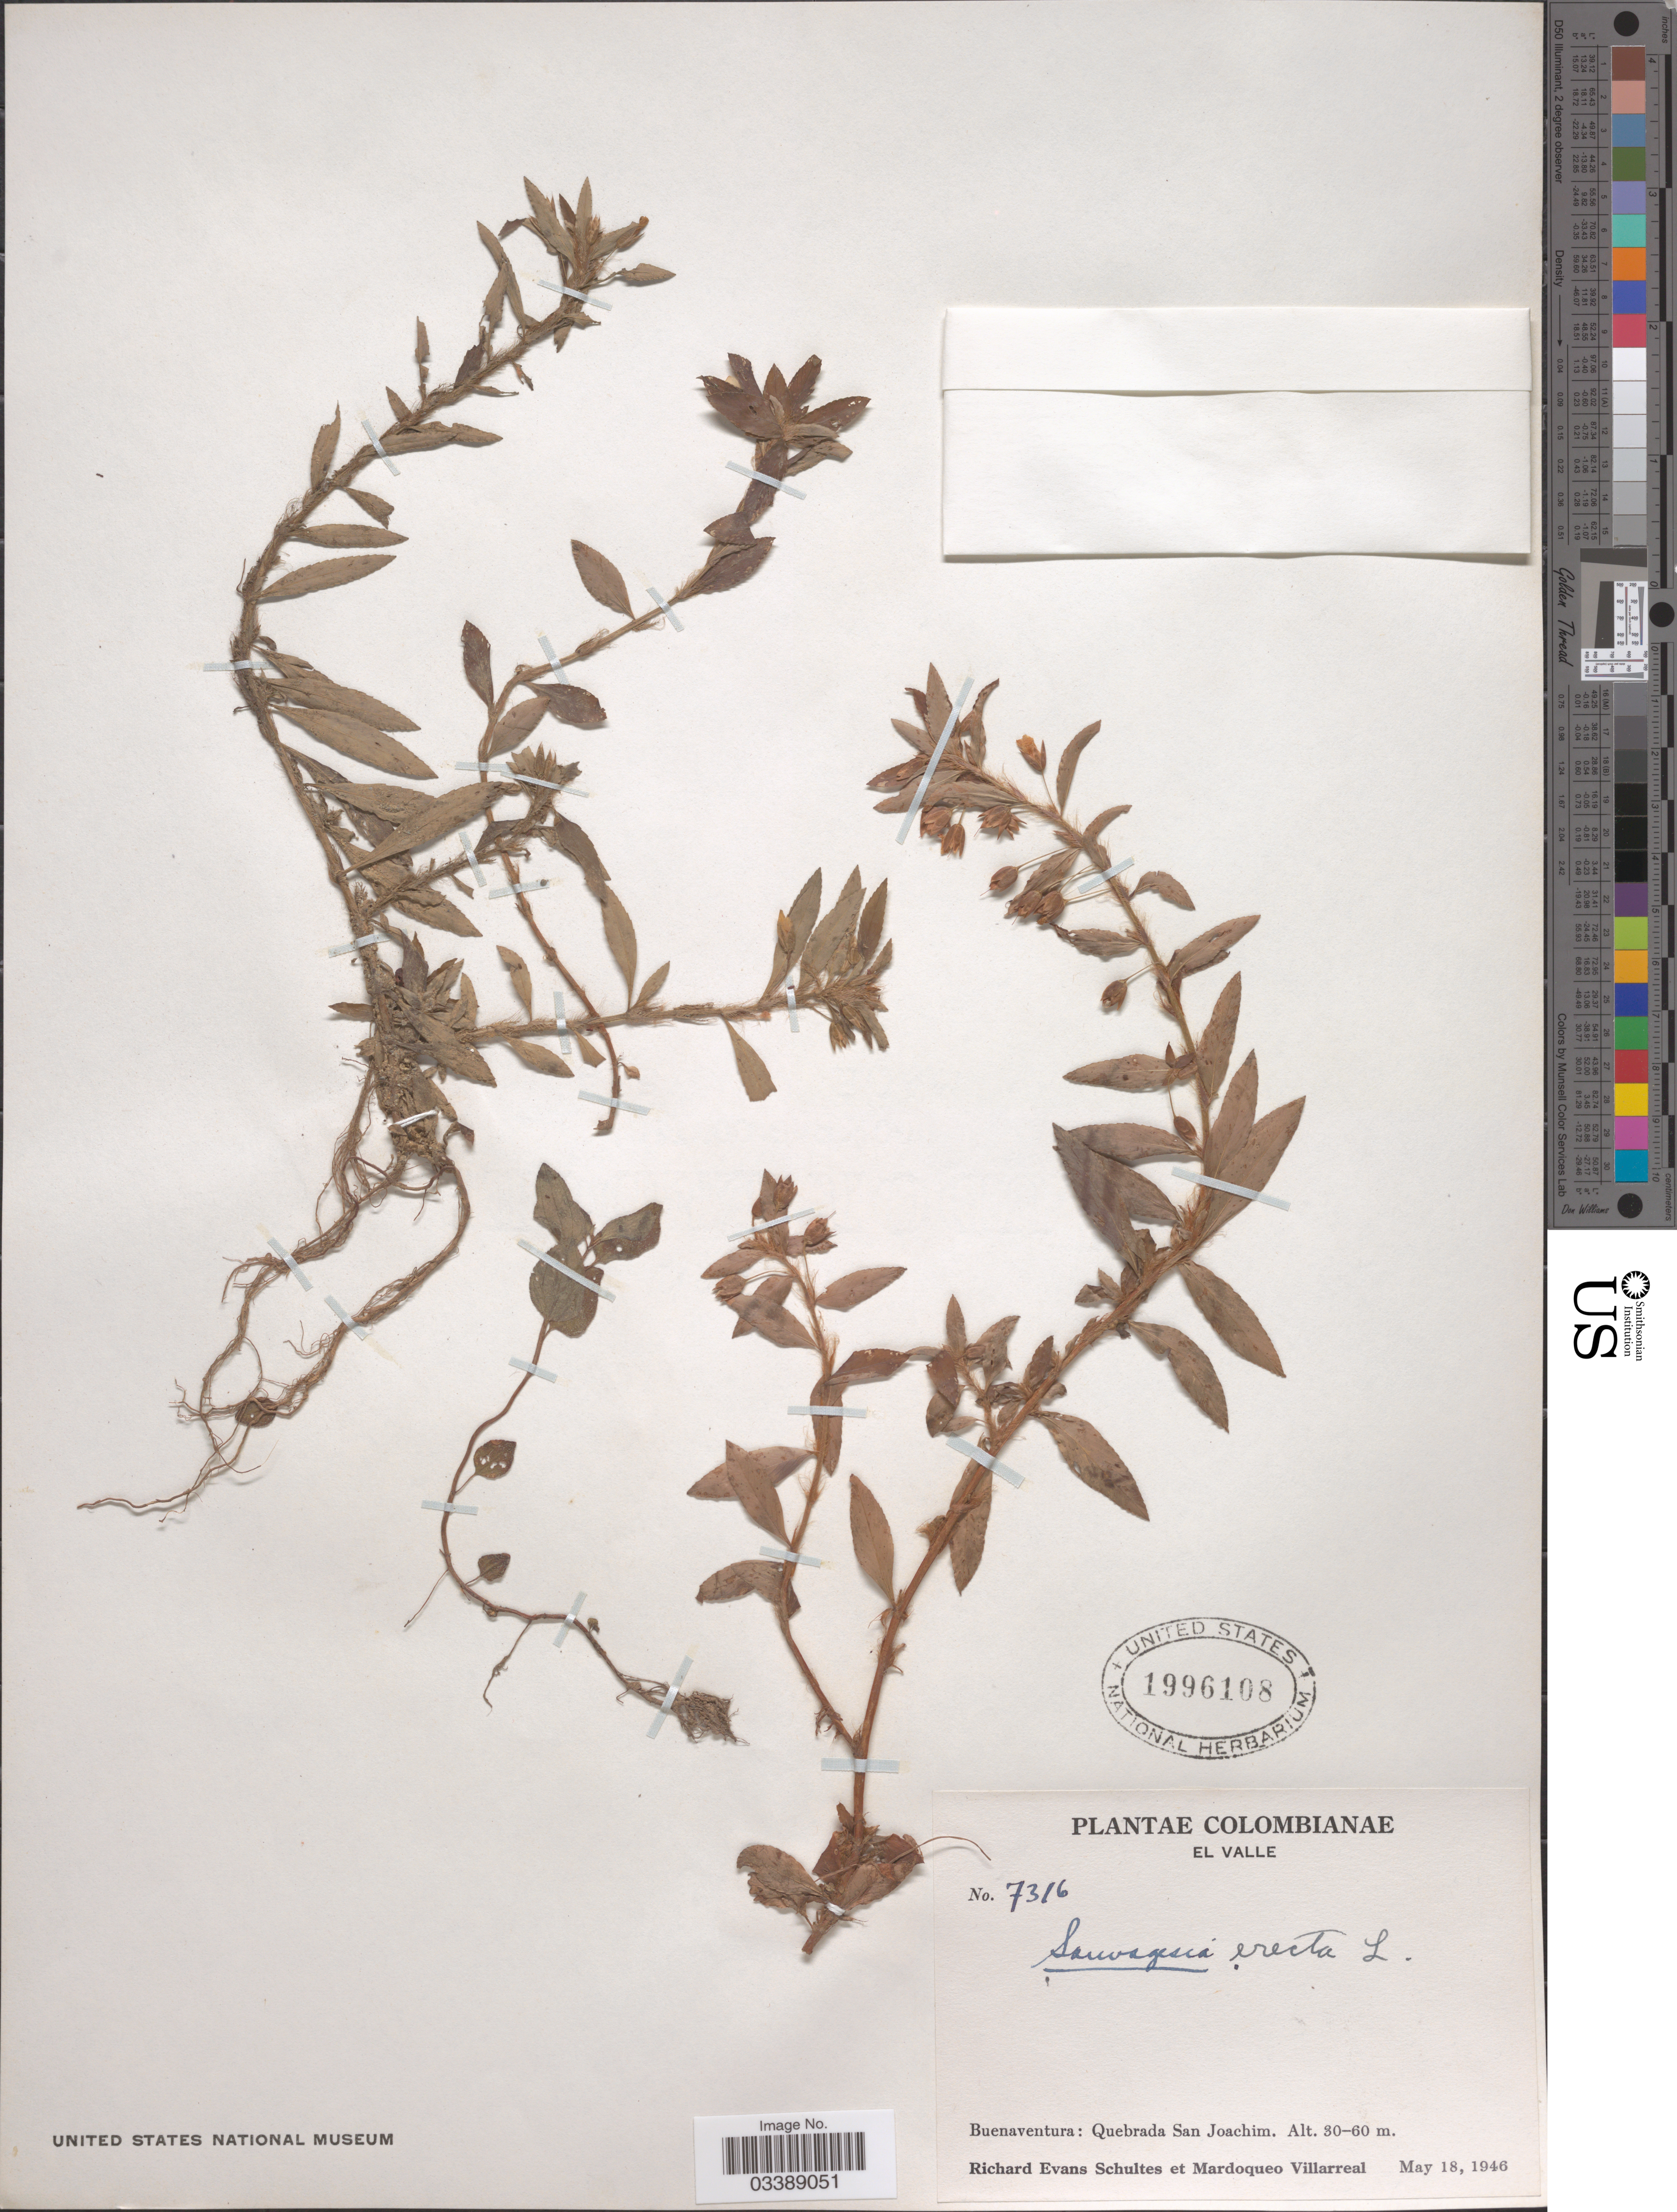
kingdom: Plantae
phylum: Tracheophyta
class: Magnoliopsida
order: Malpighiales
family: Ochnaceae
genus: Sauvagesia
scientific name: Sauvagesia erecta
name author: L.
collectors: R. E. Schultes & M. Villarreal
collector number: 7316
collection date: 1946-05-18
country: Colombia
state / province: Valle del Cauca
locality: El Valle. Buenaventura: Quebrada San Joachim.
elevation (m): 30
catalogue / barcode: US 1996108